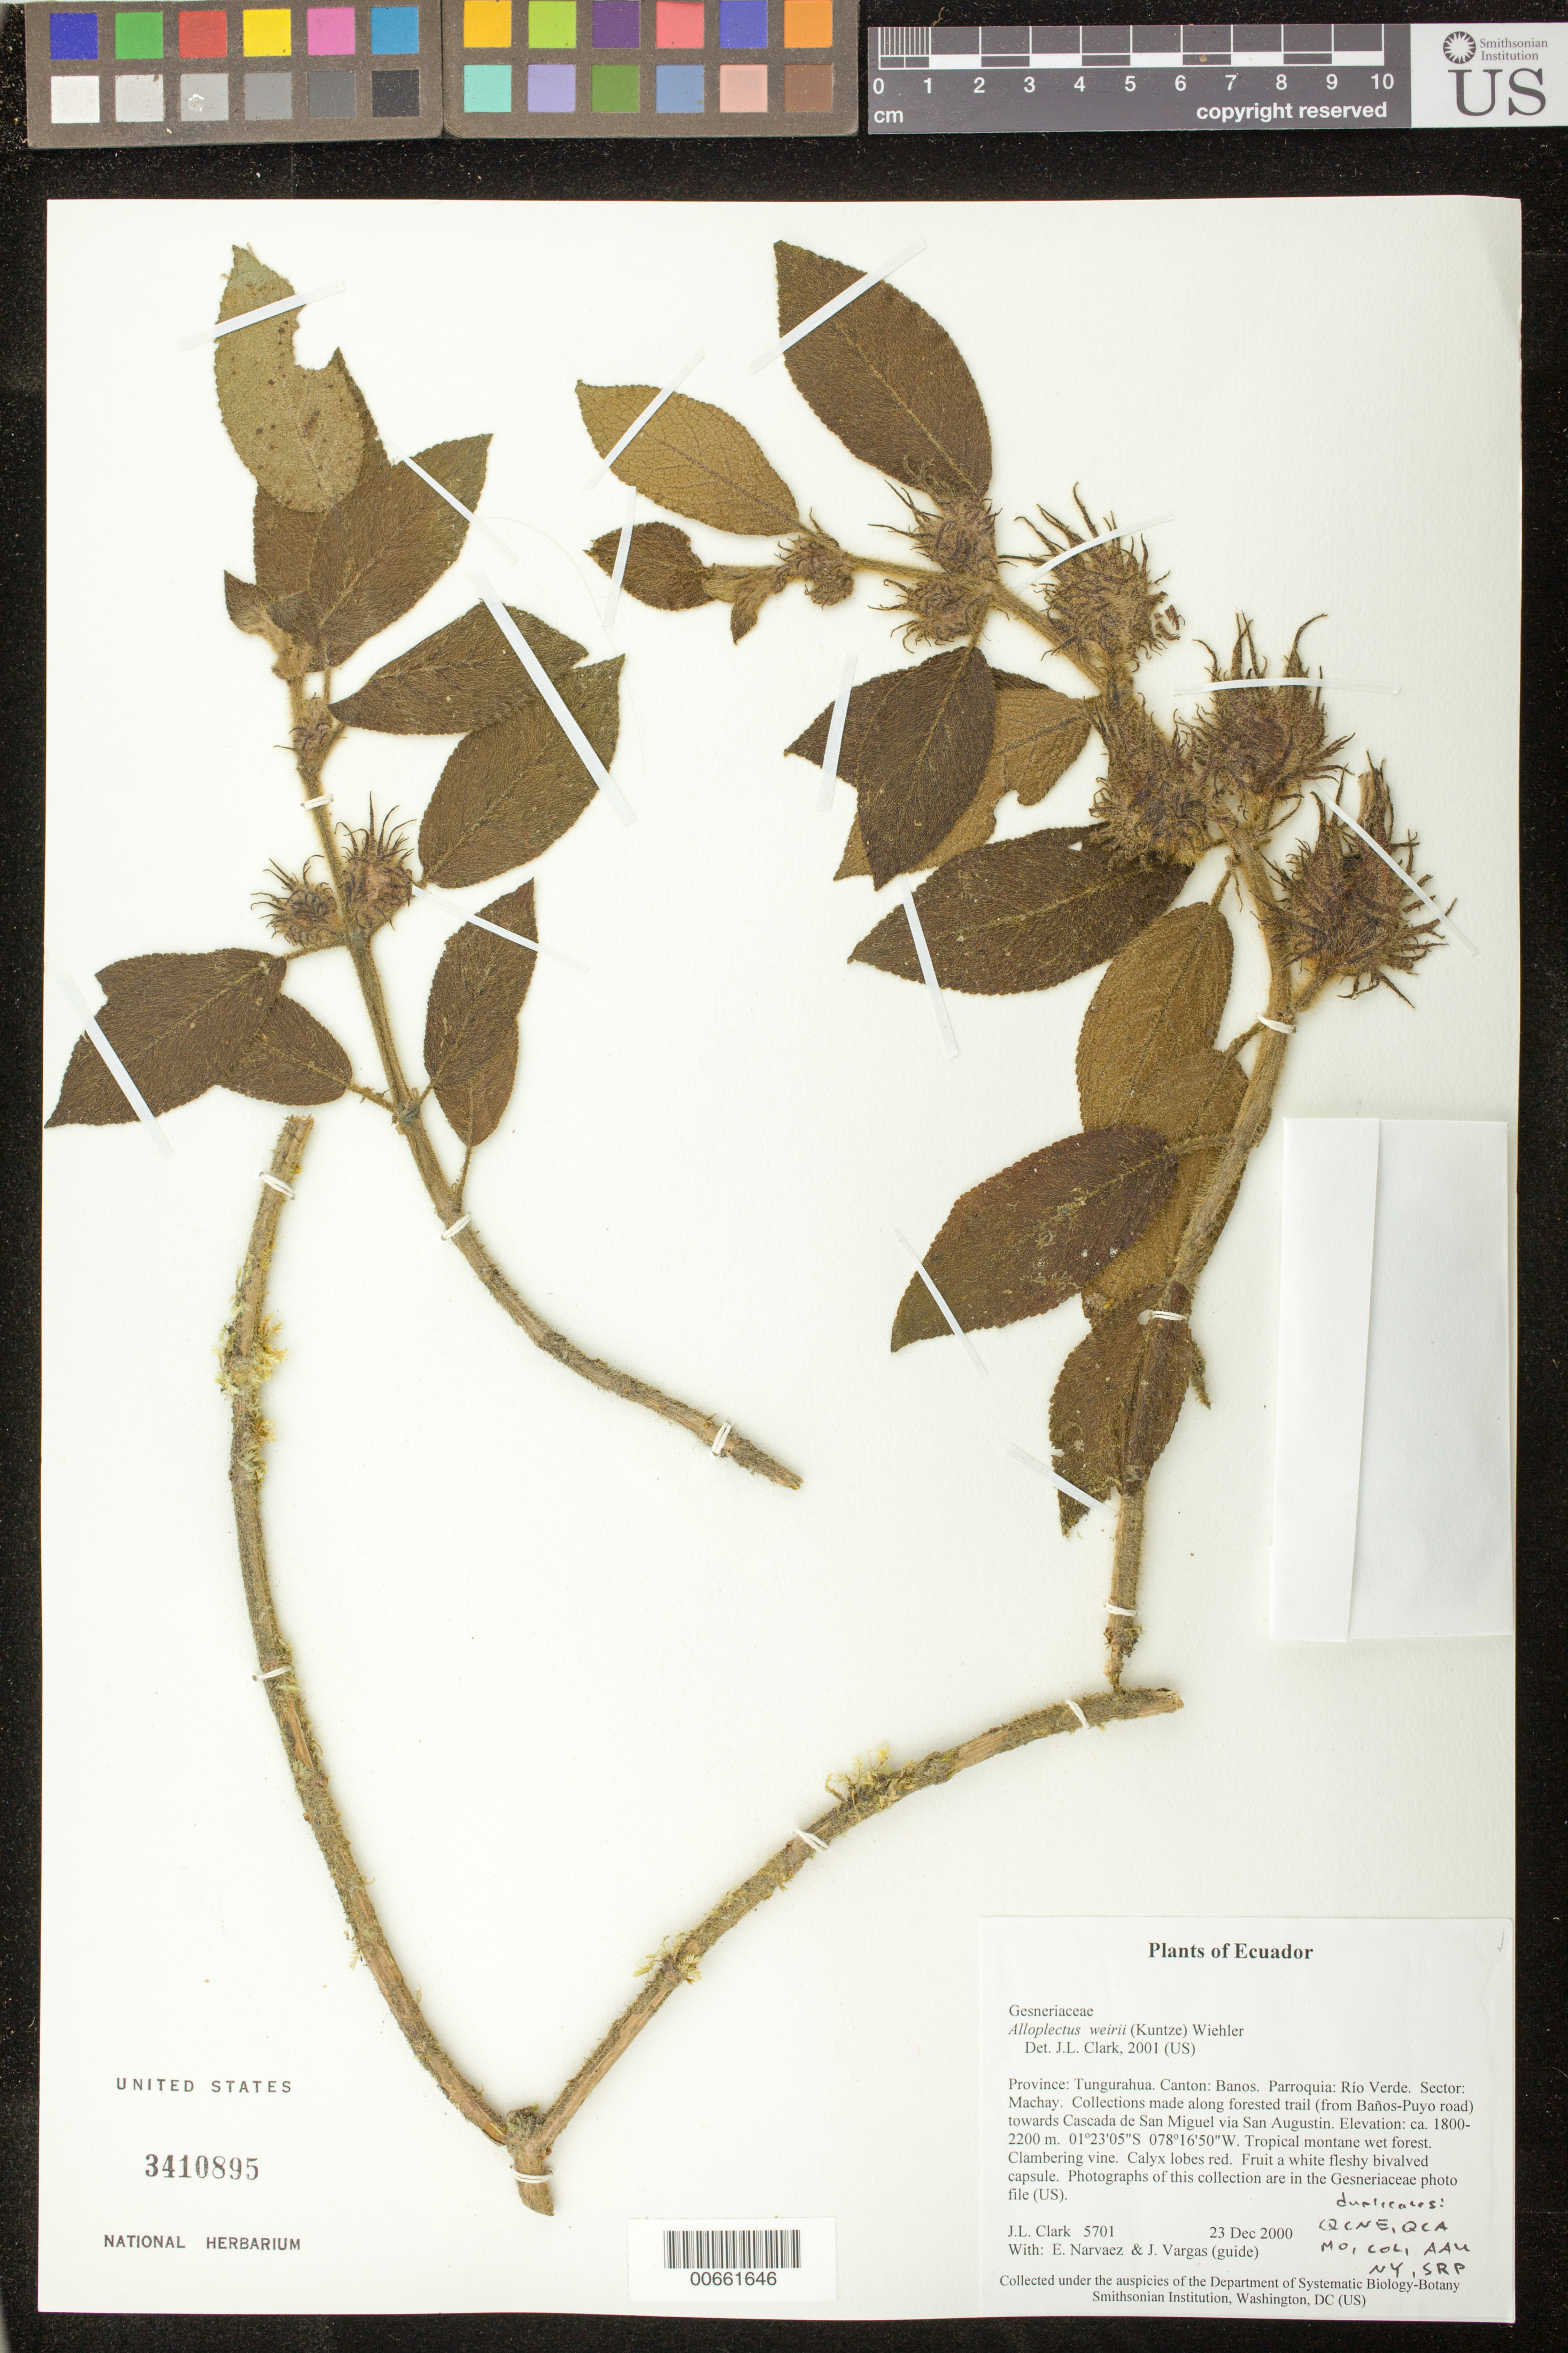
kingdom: Plantae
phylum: Tracheophyta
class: Magnoliopsida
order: Lamiales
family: Gesneriaceae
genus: Alloplectus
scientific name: Alloplectus weirii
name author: (Kuntze) Wiehler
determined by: Clark, J. L., (SEL), The Marie Selby Botanical Garden (UNITED STATES)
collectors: J. L. Clark, E. Narváez & J. Vargas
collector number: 5701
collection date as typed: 23 Dec 2000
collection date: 2000-12-23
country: Ecuador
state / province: Tungurahua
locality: Cantón: Banos. Parroquia: Río Verde. Sector: Machay. Collections made along forested trail (from Baños-Puyo road) towards Cascada de San Miguel via San Augustin.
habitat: Tropical montane wet forest.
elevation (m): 1800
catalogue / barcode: US 3410895